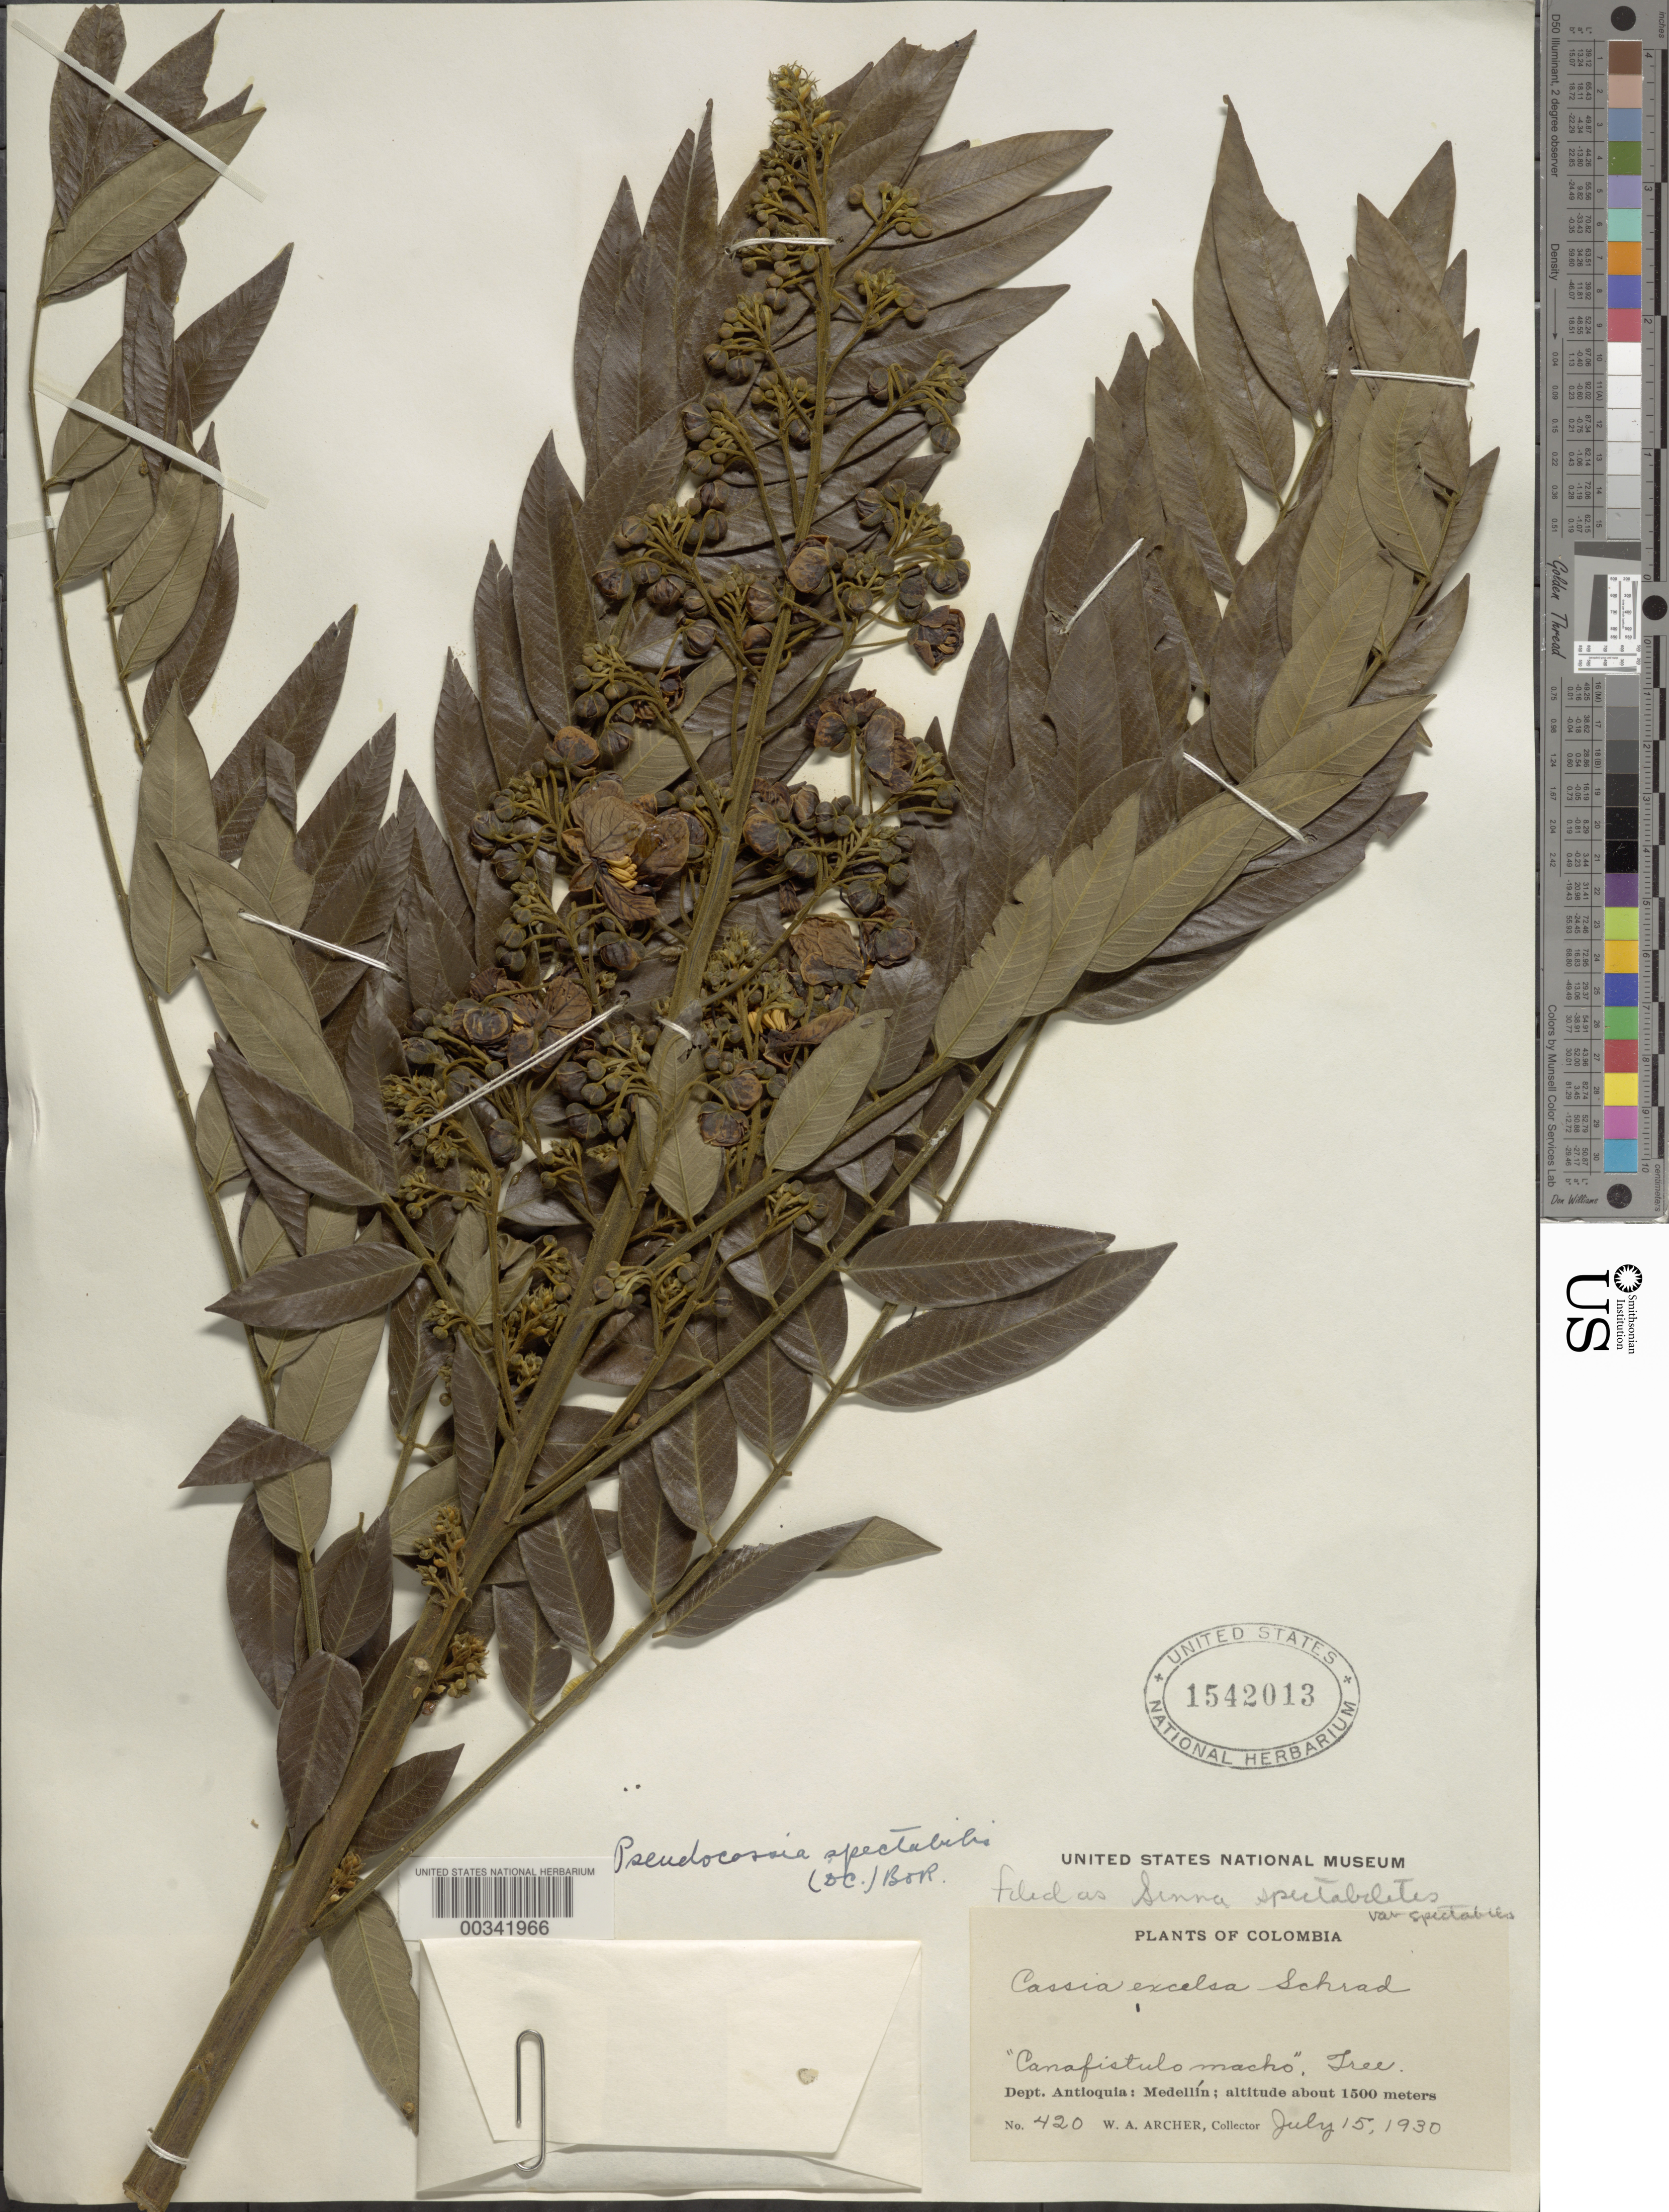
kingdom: Plantae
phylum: Tracheophyta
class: Magnoliopsida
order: Fabales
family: Fabaceae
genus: Senna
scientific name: Senna spectabilis var. spectabilis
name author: (DC.) H.S. Irwin & Barneby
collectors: W. A. Archer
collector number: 420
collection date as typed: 15 Jul 1930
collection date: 1930-07-15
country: Colombia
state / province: Antioquia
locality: Medellin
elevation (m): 1500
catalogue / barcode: US 1542013